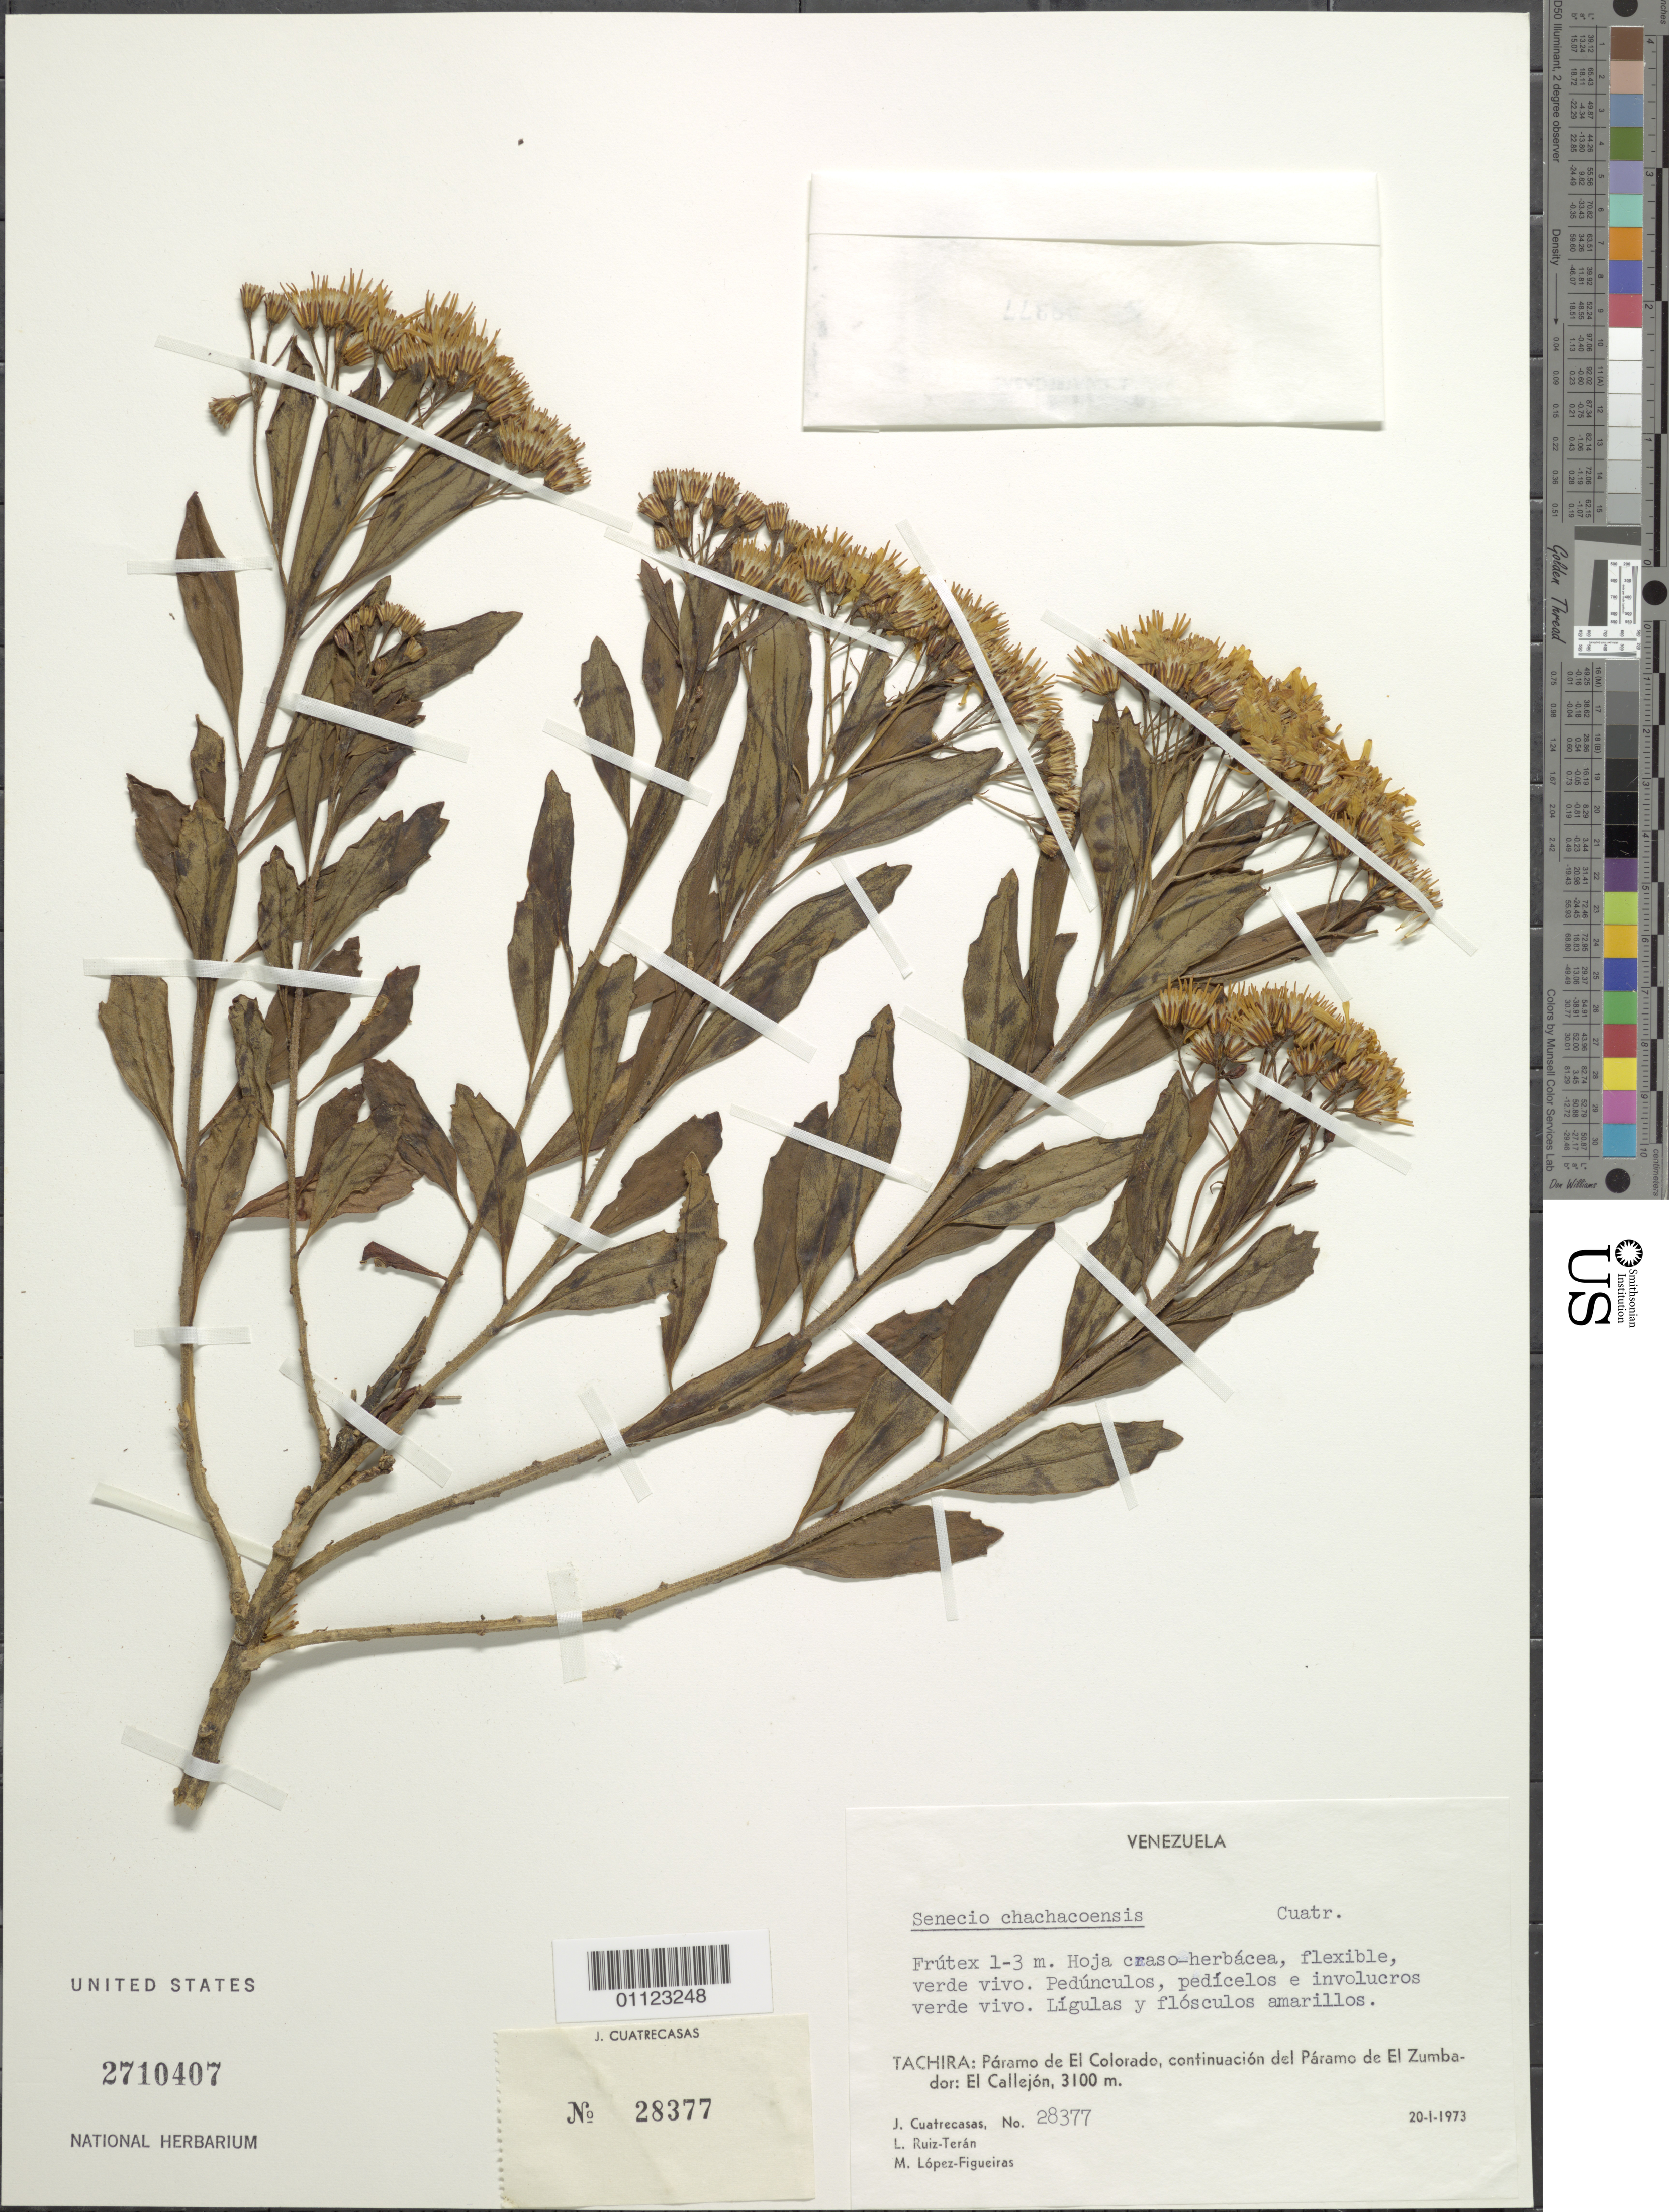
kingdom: Plantae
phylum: Tracheophyta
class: Magnoliopsida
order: Asterales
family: Asteraceae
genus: Pentacalia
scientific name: Pentacalia cachacoensis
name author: (Cuatrec.) Cuatrec.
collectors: J. Cuatrecasas, L. E. Ruíz-Terán & M. López Figueiras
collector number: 28377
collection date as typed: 20 Jan 1973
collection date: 1973-01-20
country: Venezuela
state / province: Tachira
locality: Páramo de El Colorado, continuacion del Páramo de El Zumbador: El Callejón.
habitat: Páramo.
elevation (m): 3100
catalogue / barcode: US 2710407